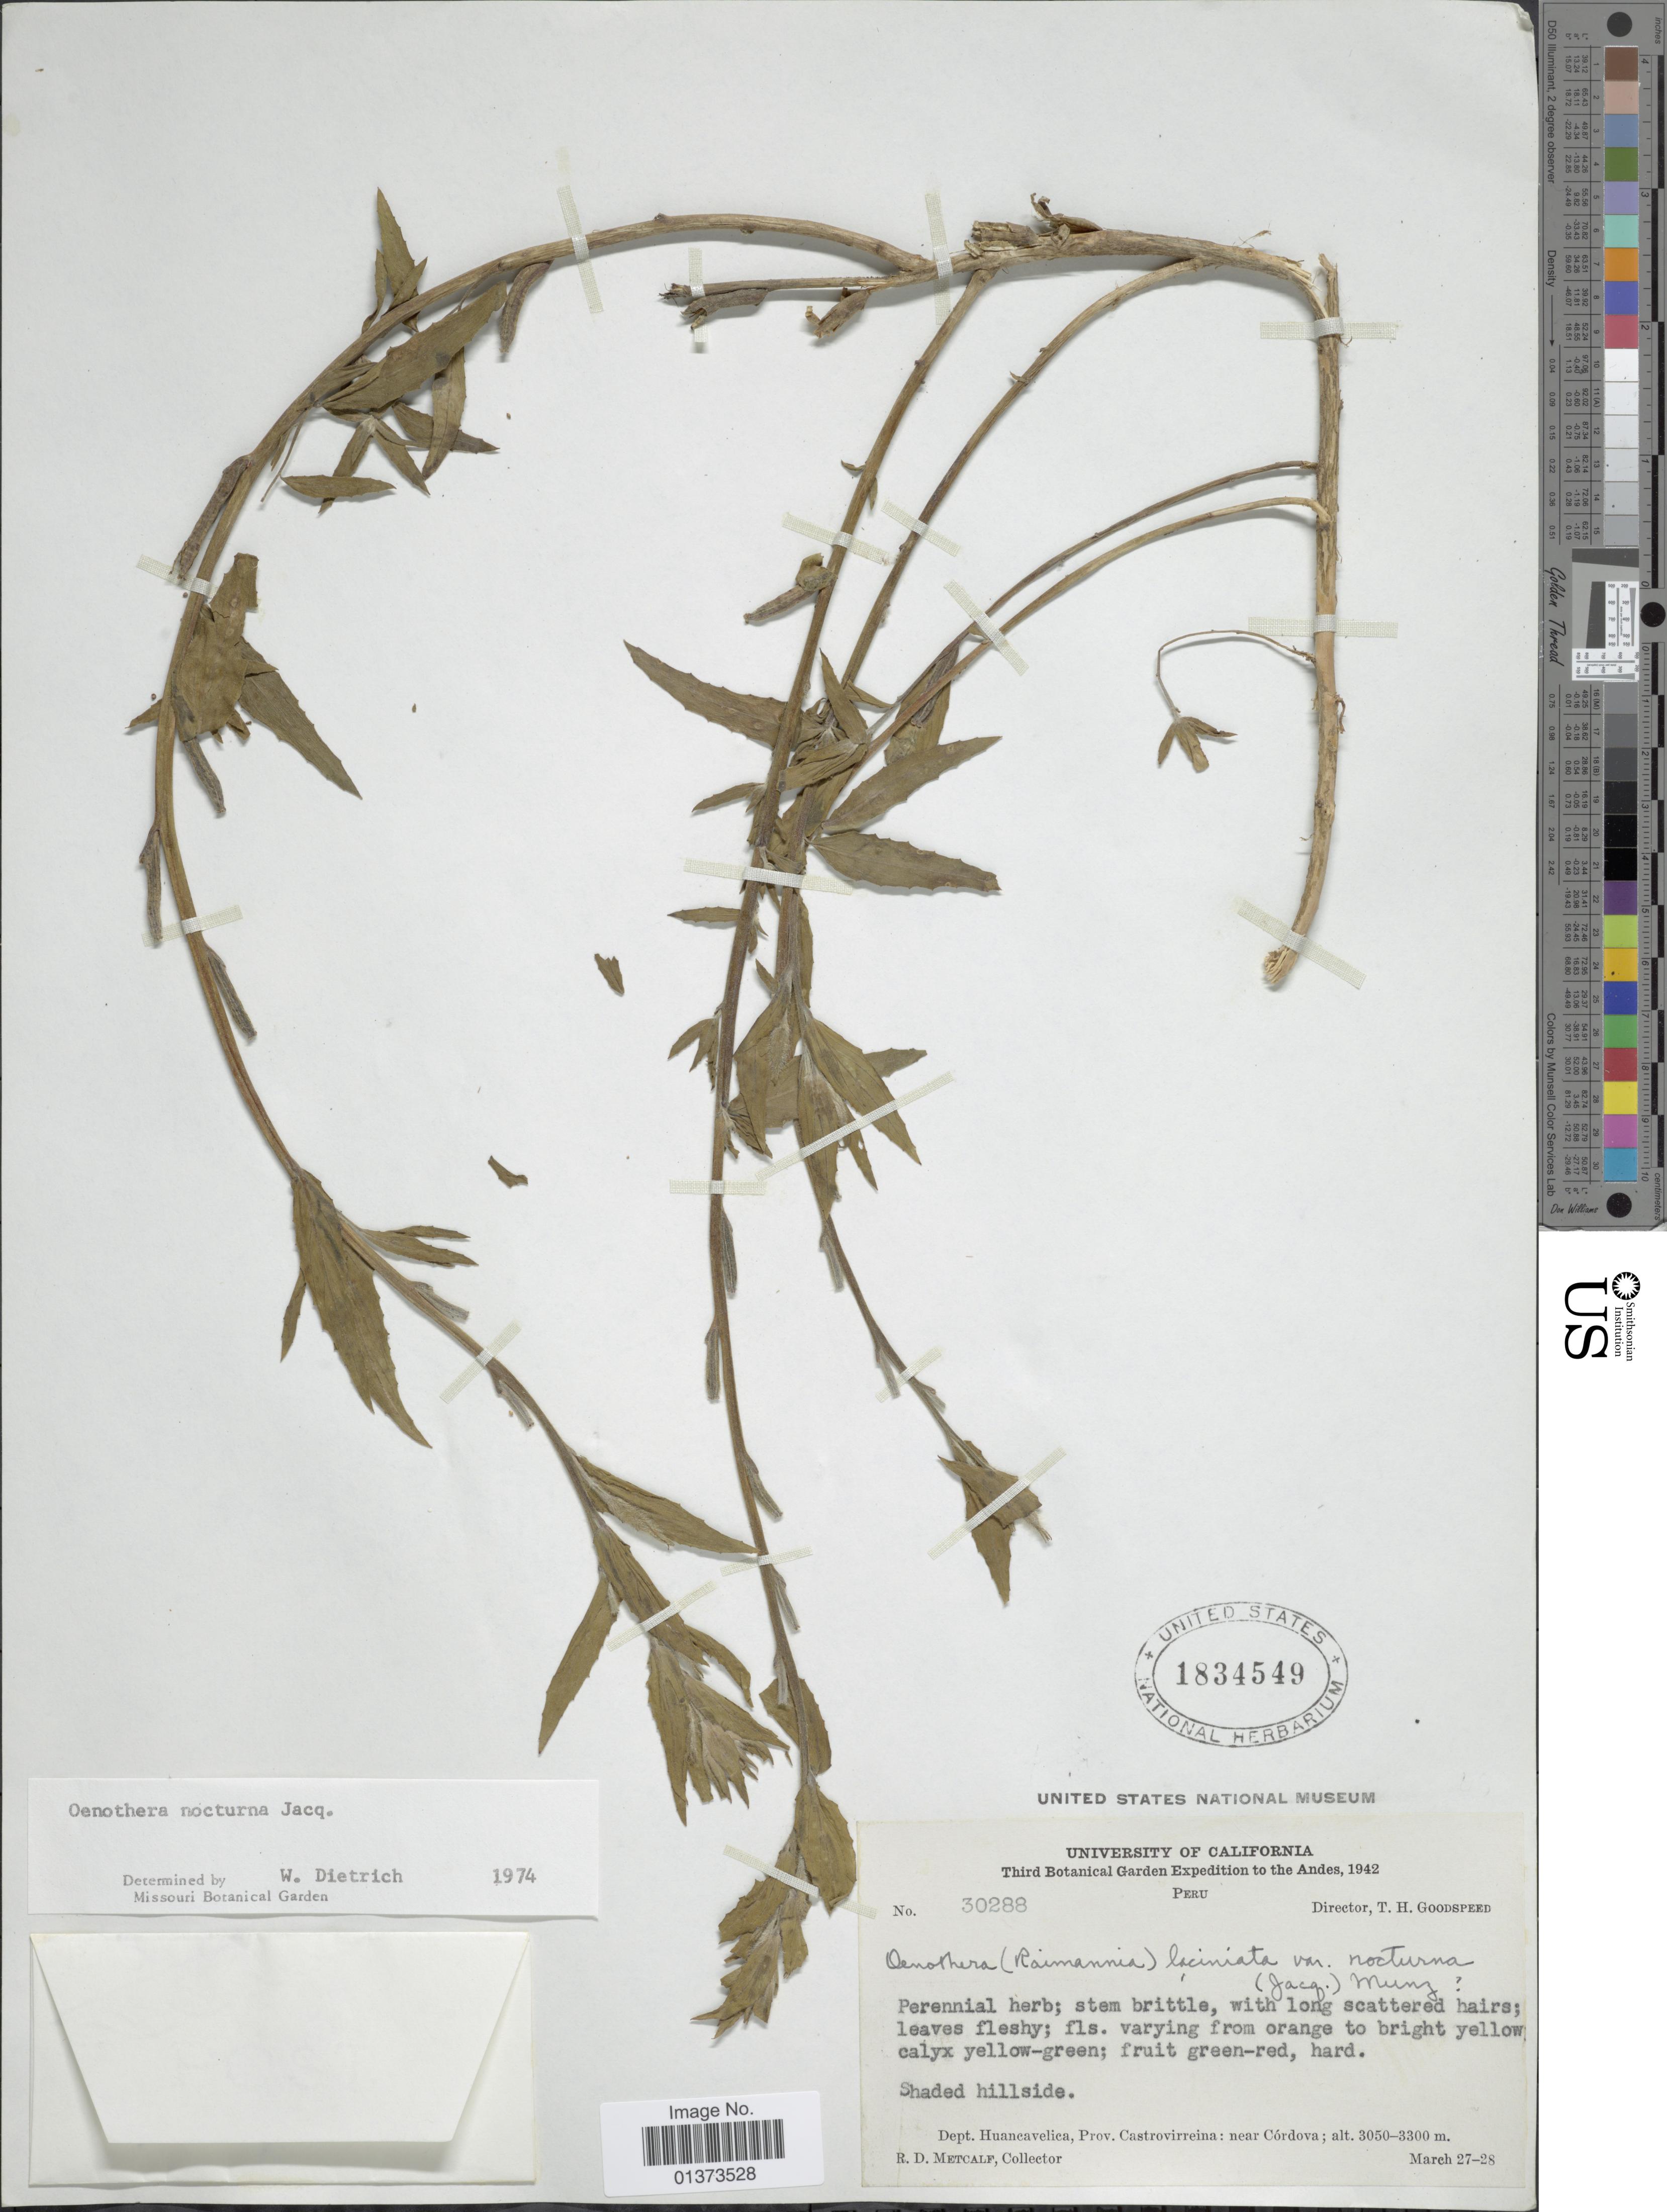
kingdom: Plantae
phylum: Tracheophyta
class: Magnoliopsida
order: Myrtales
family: Onagraceae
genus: Oenothera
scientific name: Oenothera nocturna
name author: Jacq.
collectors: R. D. Metcalf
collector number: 30288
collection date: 1942-03-27/1942-03-28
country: Peru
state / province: Huancavelica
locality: Prov. Castrovirreina: near Córdova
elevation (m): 3050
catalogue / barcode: US 1834549